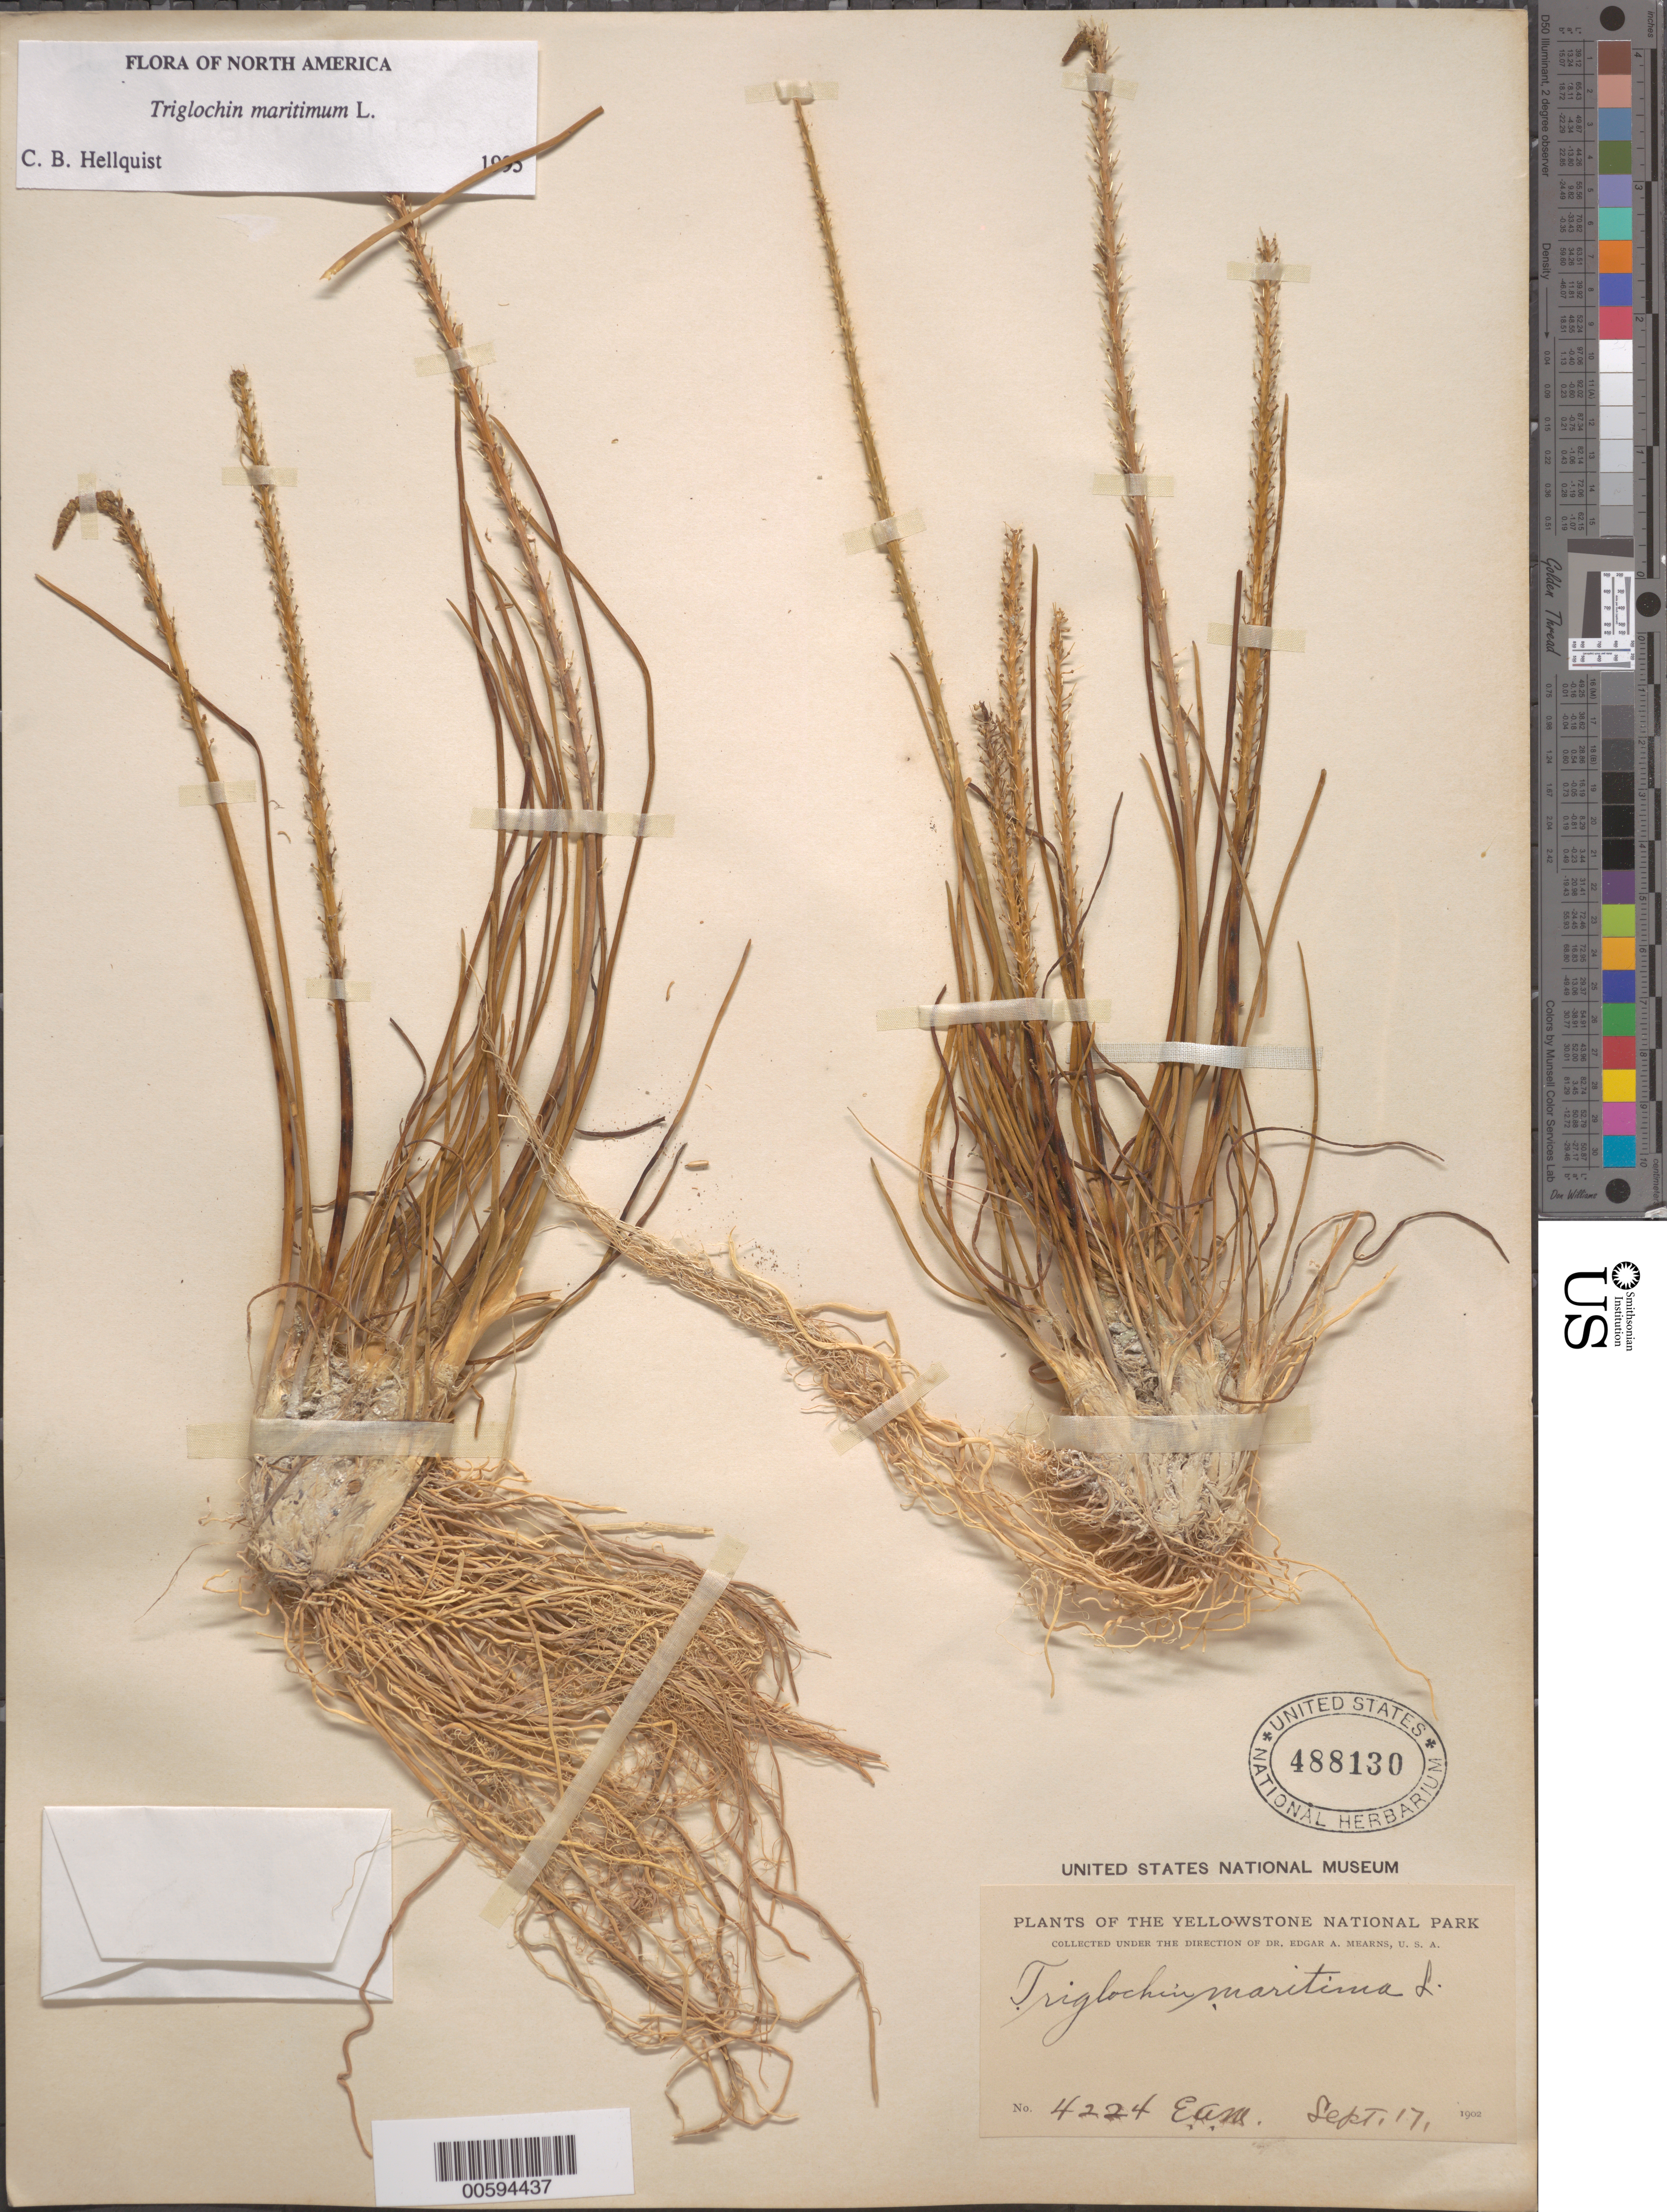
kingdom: Plantae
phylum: Tracheophyta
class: Liliopsida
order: Alismatales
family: Juncaginaceae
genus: Triglochin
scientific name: Triglochin maritima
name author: L.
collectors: E. A. Mearns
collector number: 4224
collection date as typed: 17 Sep 1902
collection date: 1902-09-17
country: United States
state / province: Wyoming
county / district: Park / Teton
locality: Yellowstone National Park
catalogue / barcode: US 488130